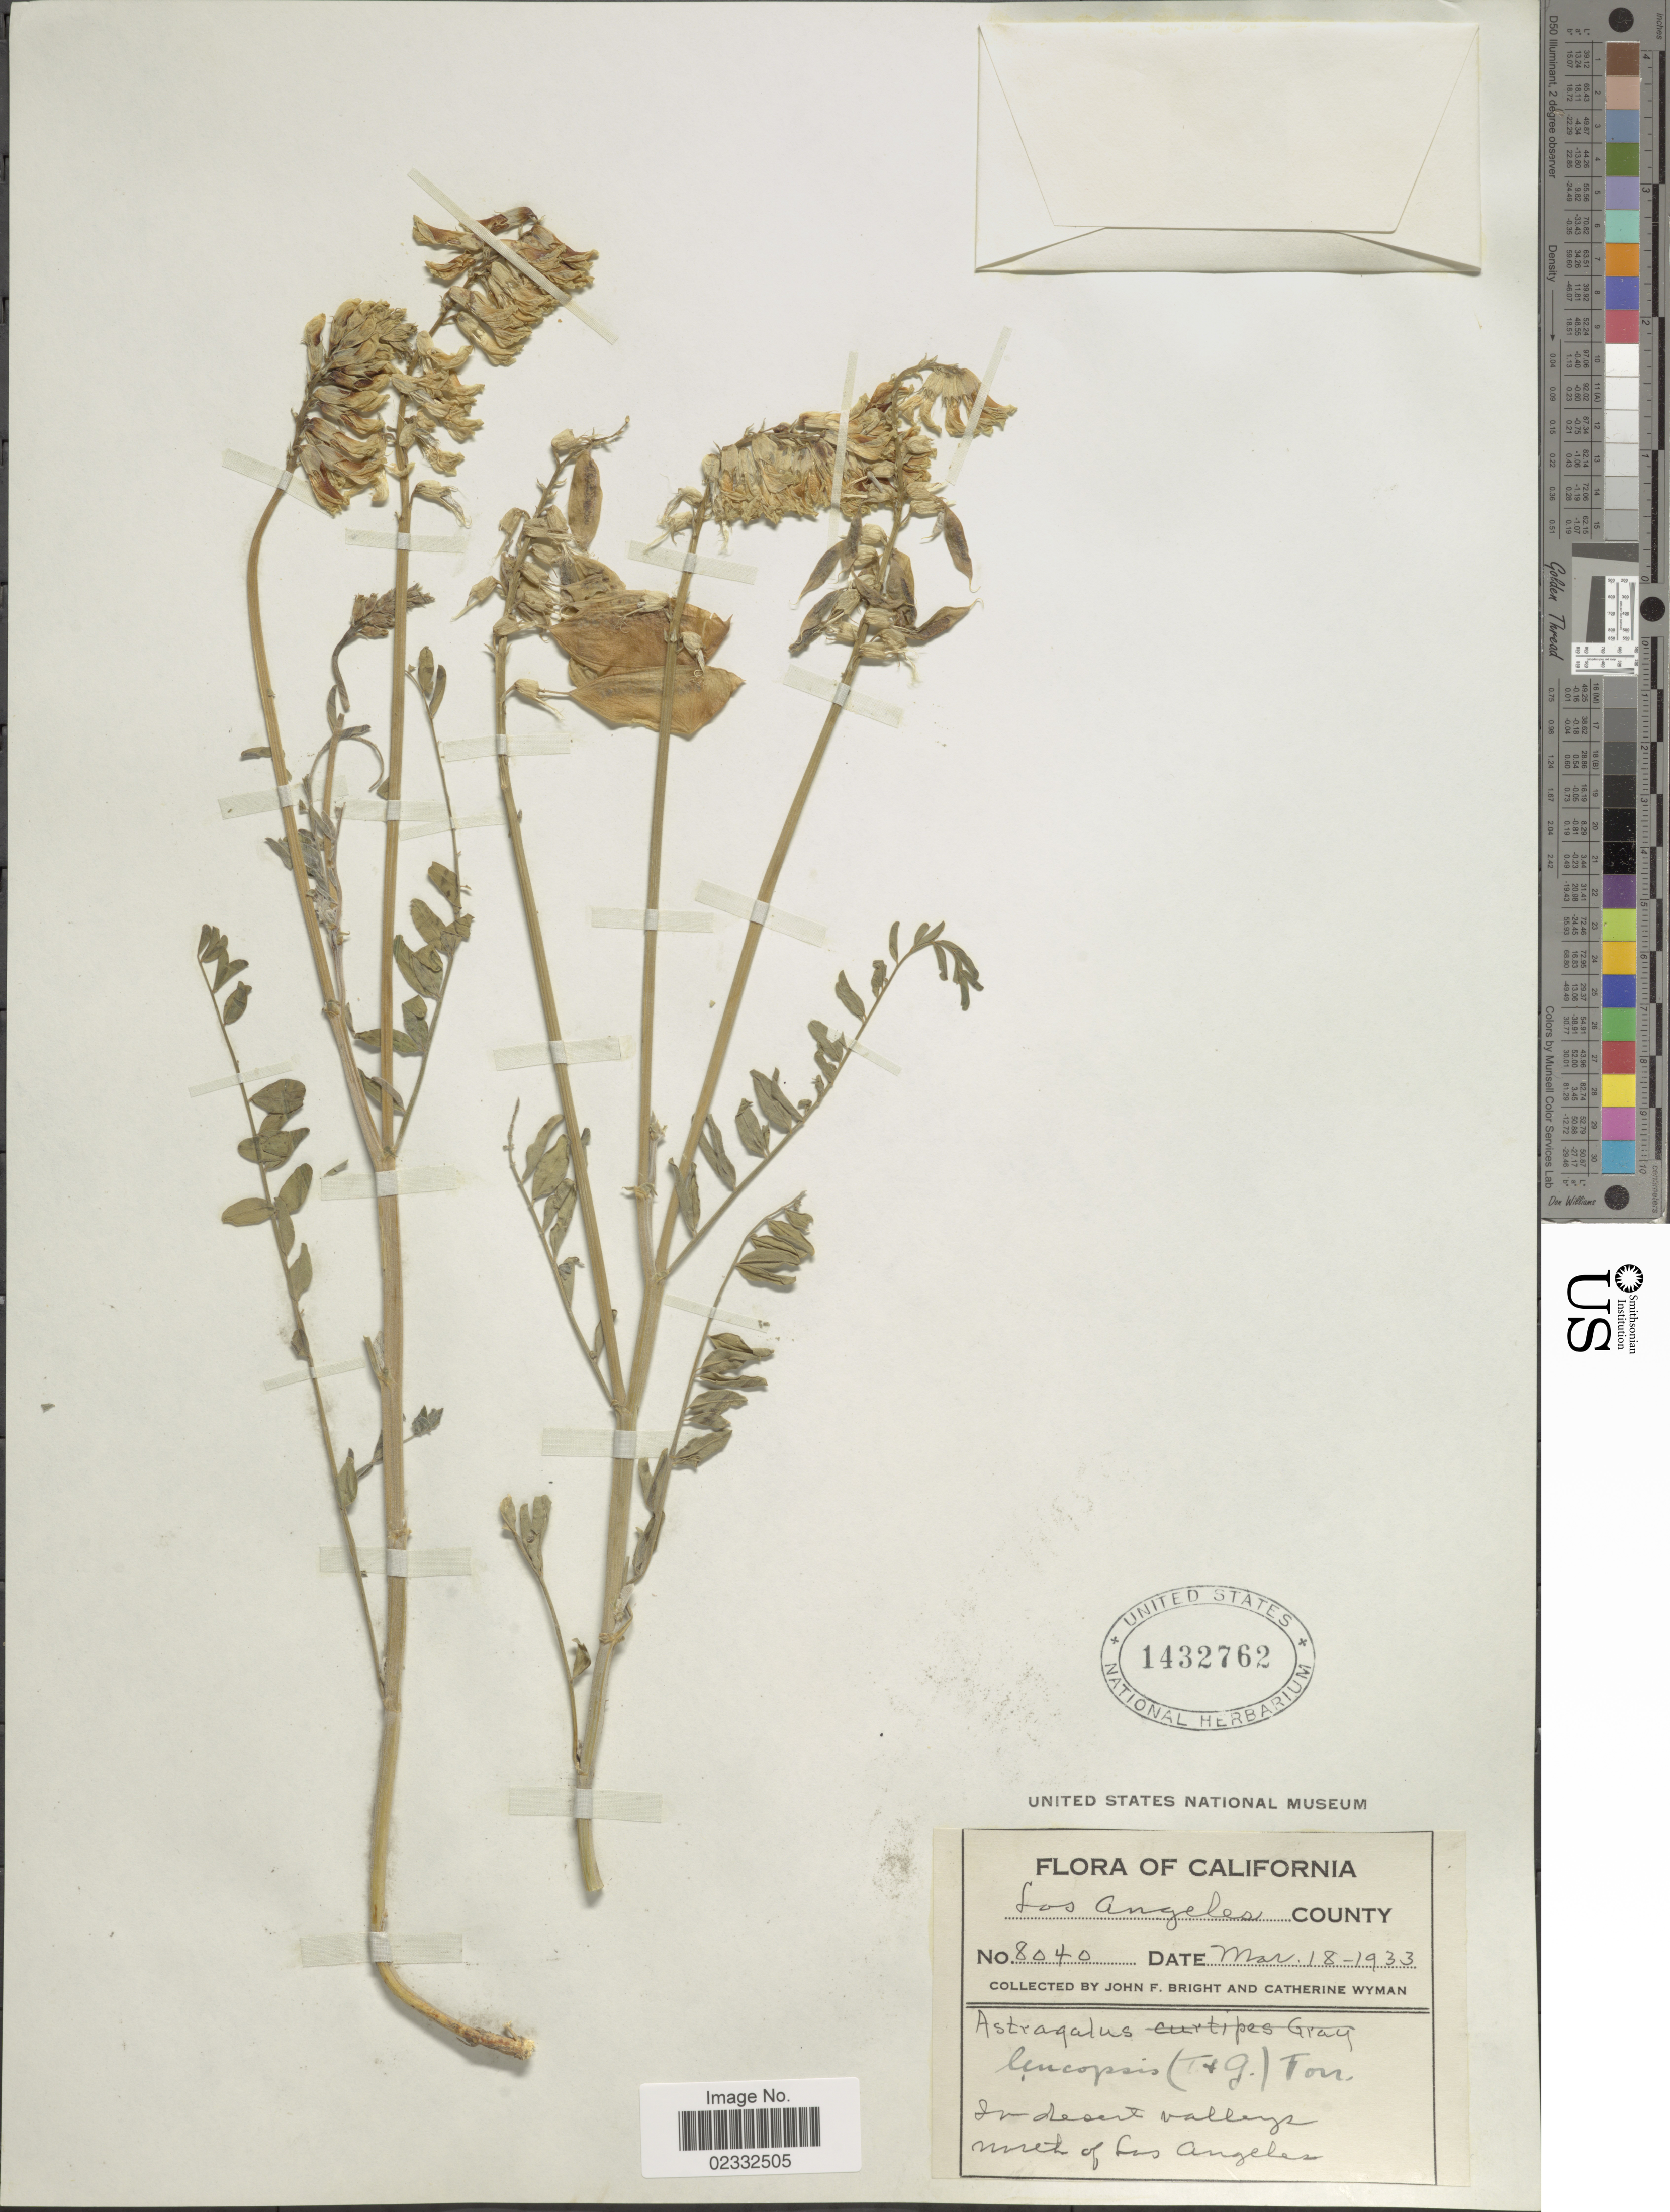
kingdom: Plantae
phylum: Tracheophyta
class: Magnoliopsida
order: Fabales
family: Fabaceae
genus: Astragalus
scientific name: Astragalus leucopsis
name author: (Torr.) Torr.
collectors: J. Bright & C. Wyman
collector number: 8040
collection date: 1933-03-18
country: United States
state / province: California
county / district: Los Angeles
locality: Los Angeles County. In desert valleys north of Los Angeles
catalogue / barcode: US 1432762